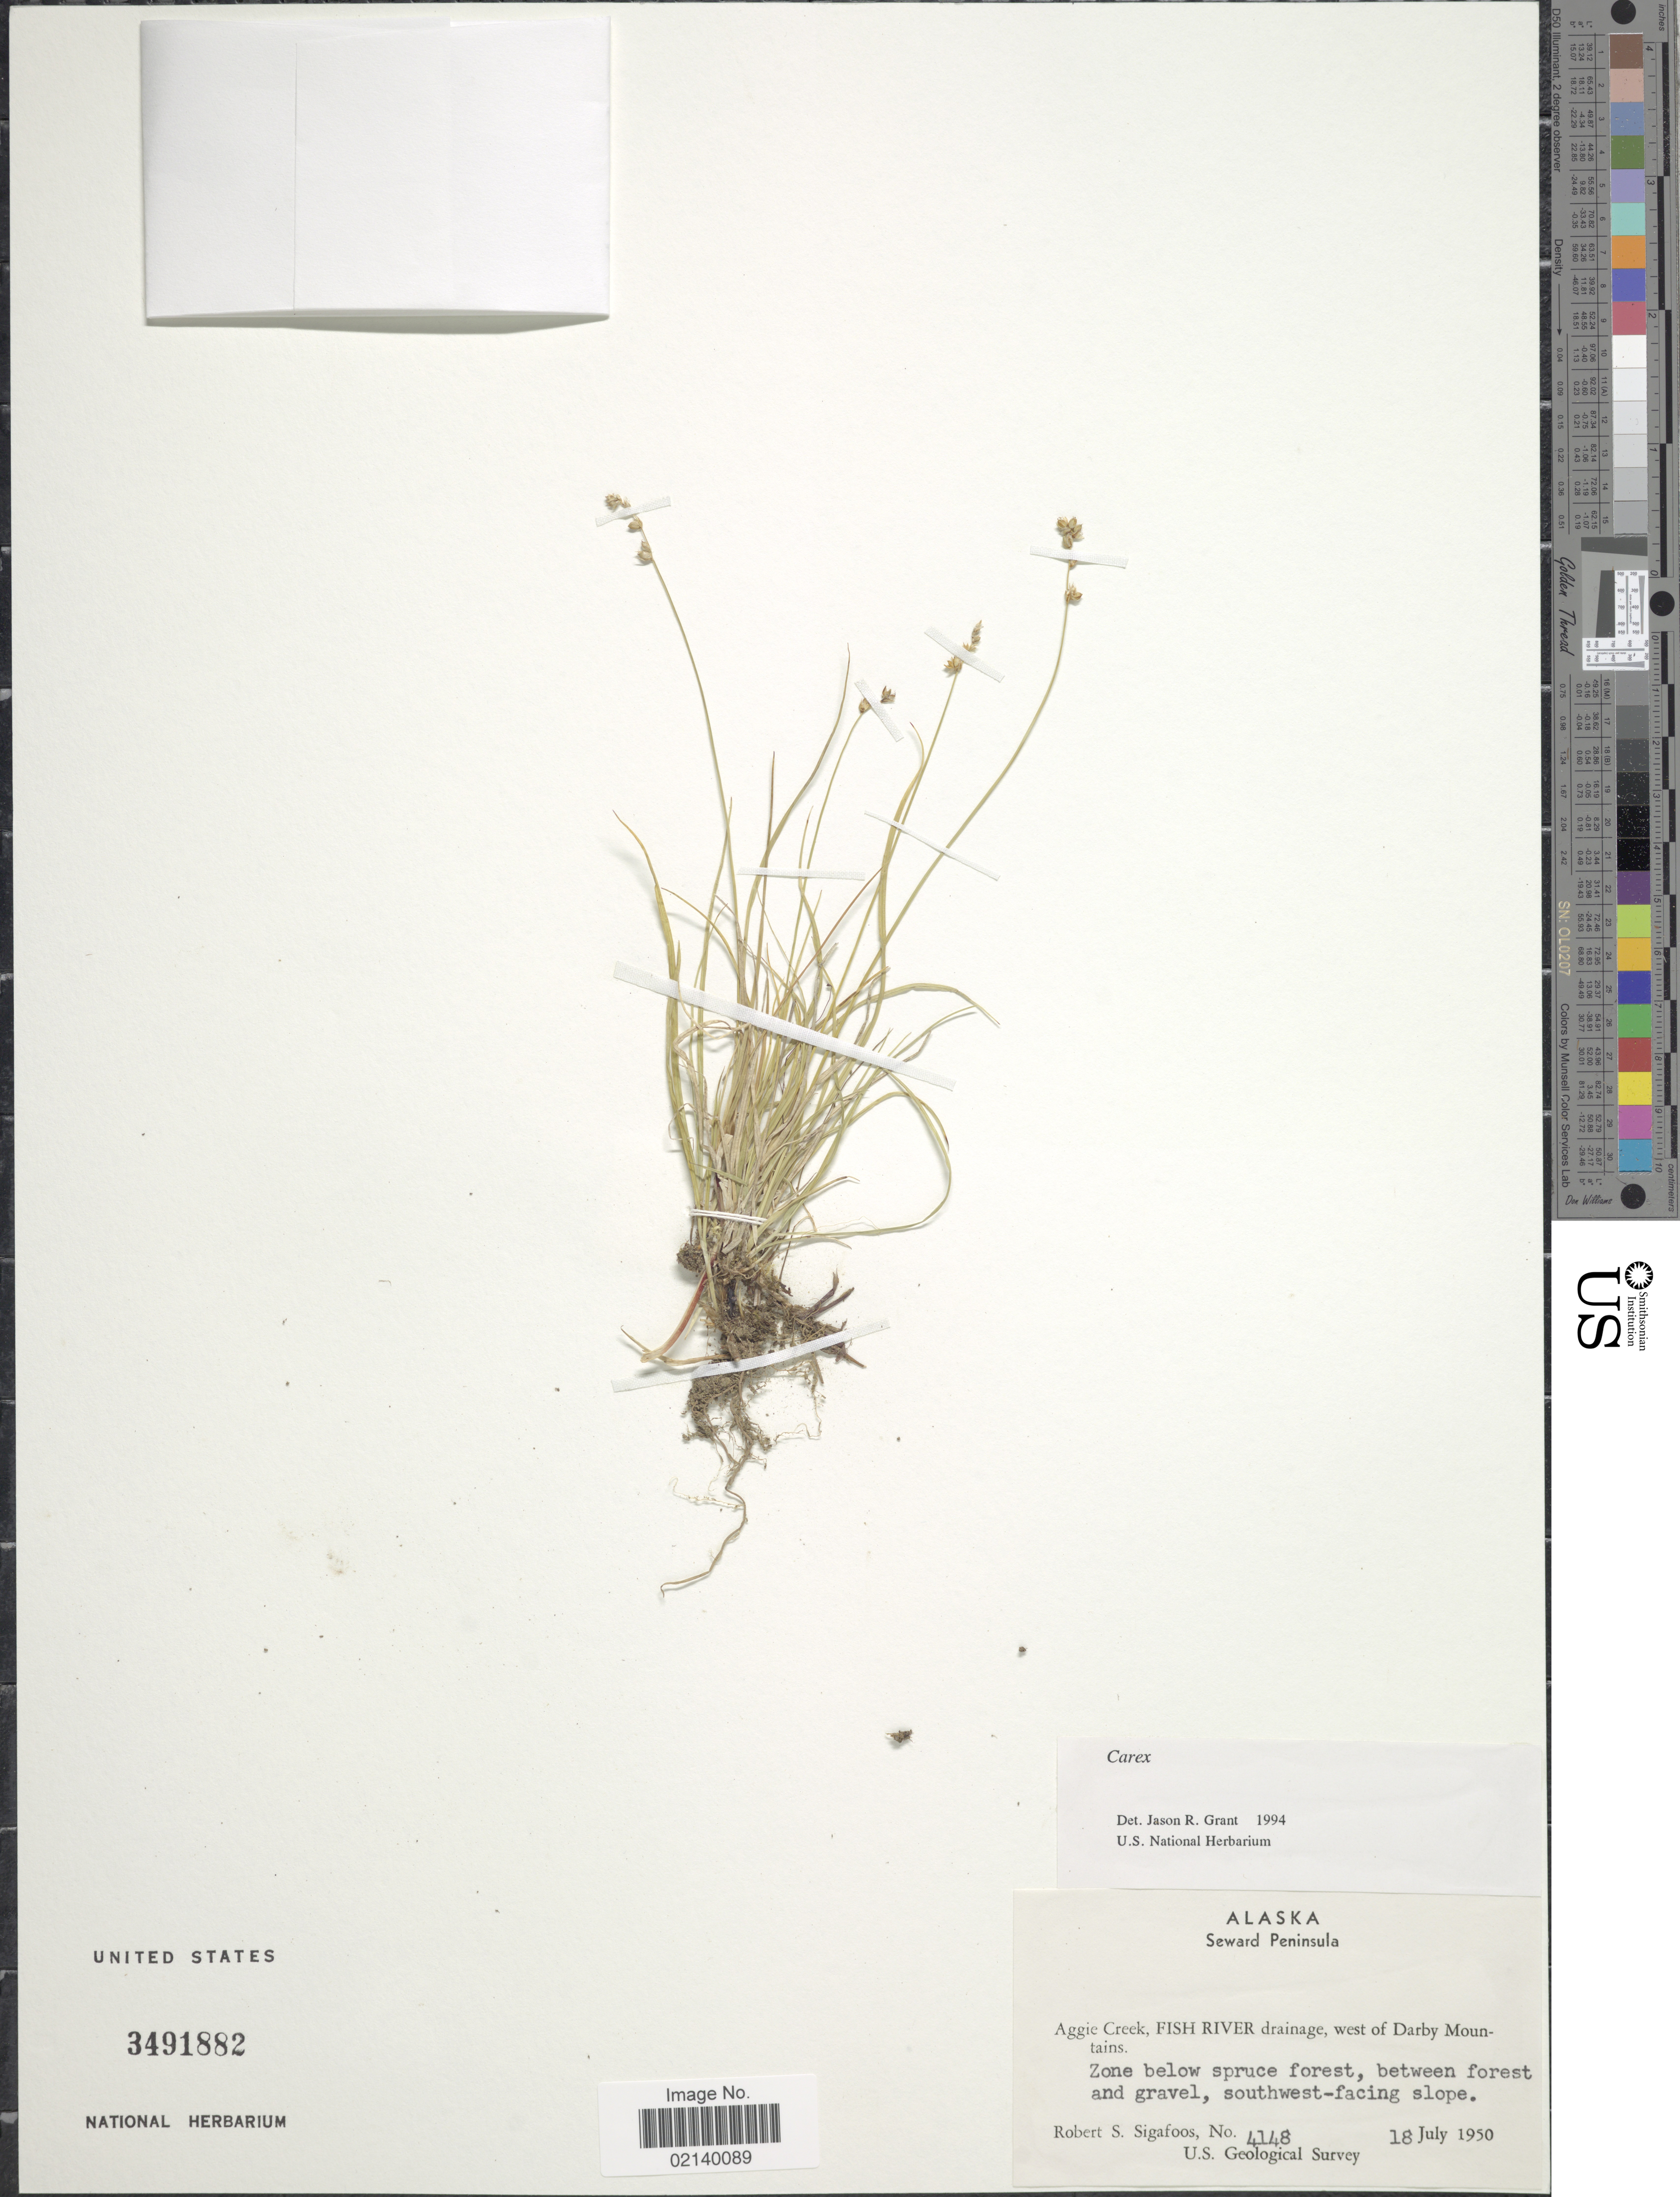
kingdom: Plantae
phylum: Tracheophyta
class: Liliopsida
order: Poales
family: Cyperaceae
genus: Carex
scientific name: Carex sp.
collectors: R. Sigafoos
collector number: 4148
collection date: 1950-07-18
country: United States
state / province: Alaska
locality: Seward Peninsula, Aggie Creek, Fish River drainage, west of Darby Mountains, zone below spruce forest, between forest and gravel, southwest-facing slope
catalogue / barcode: US 3491882